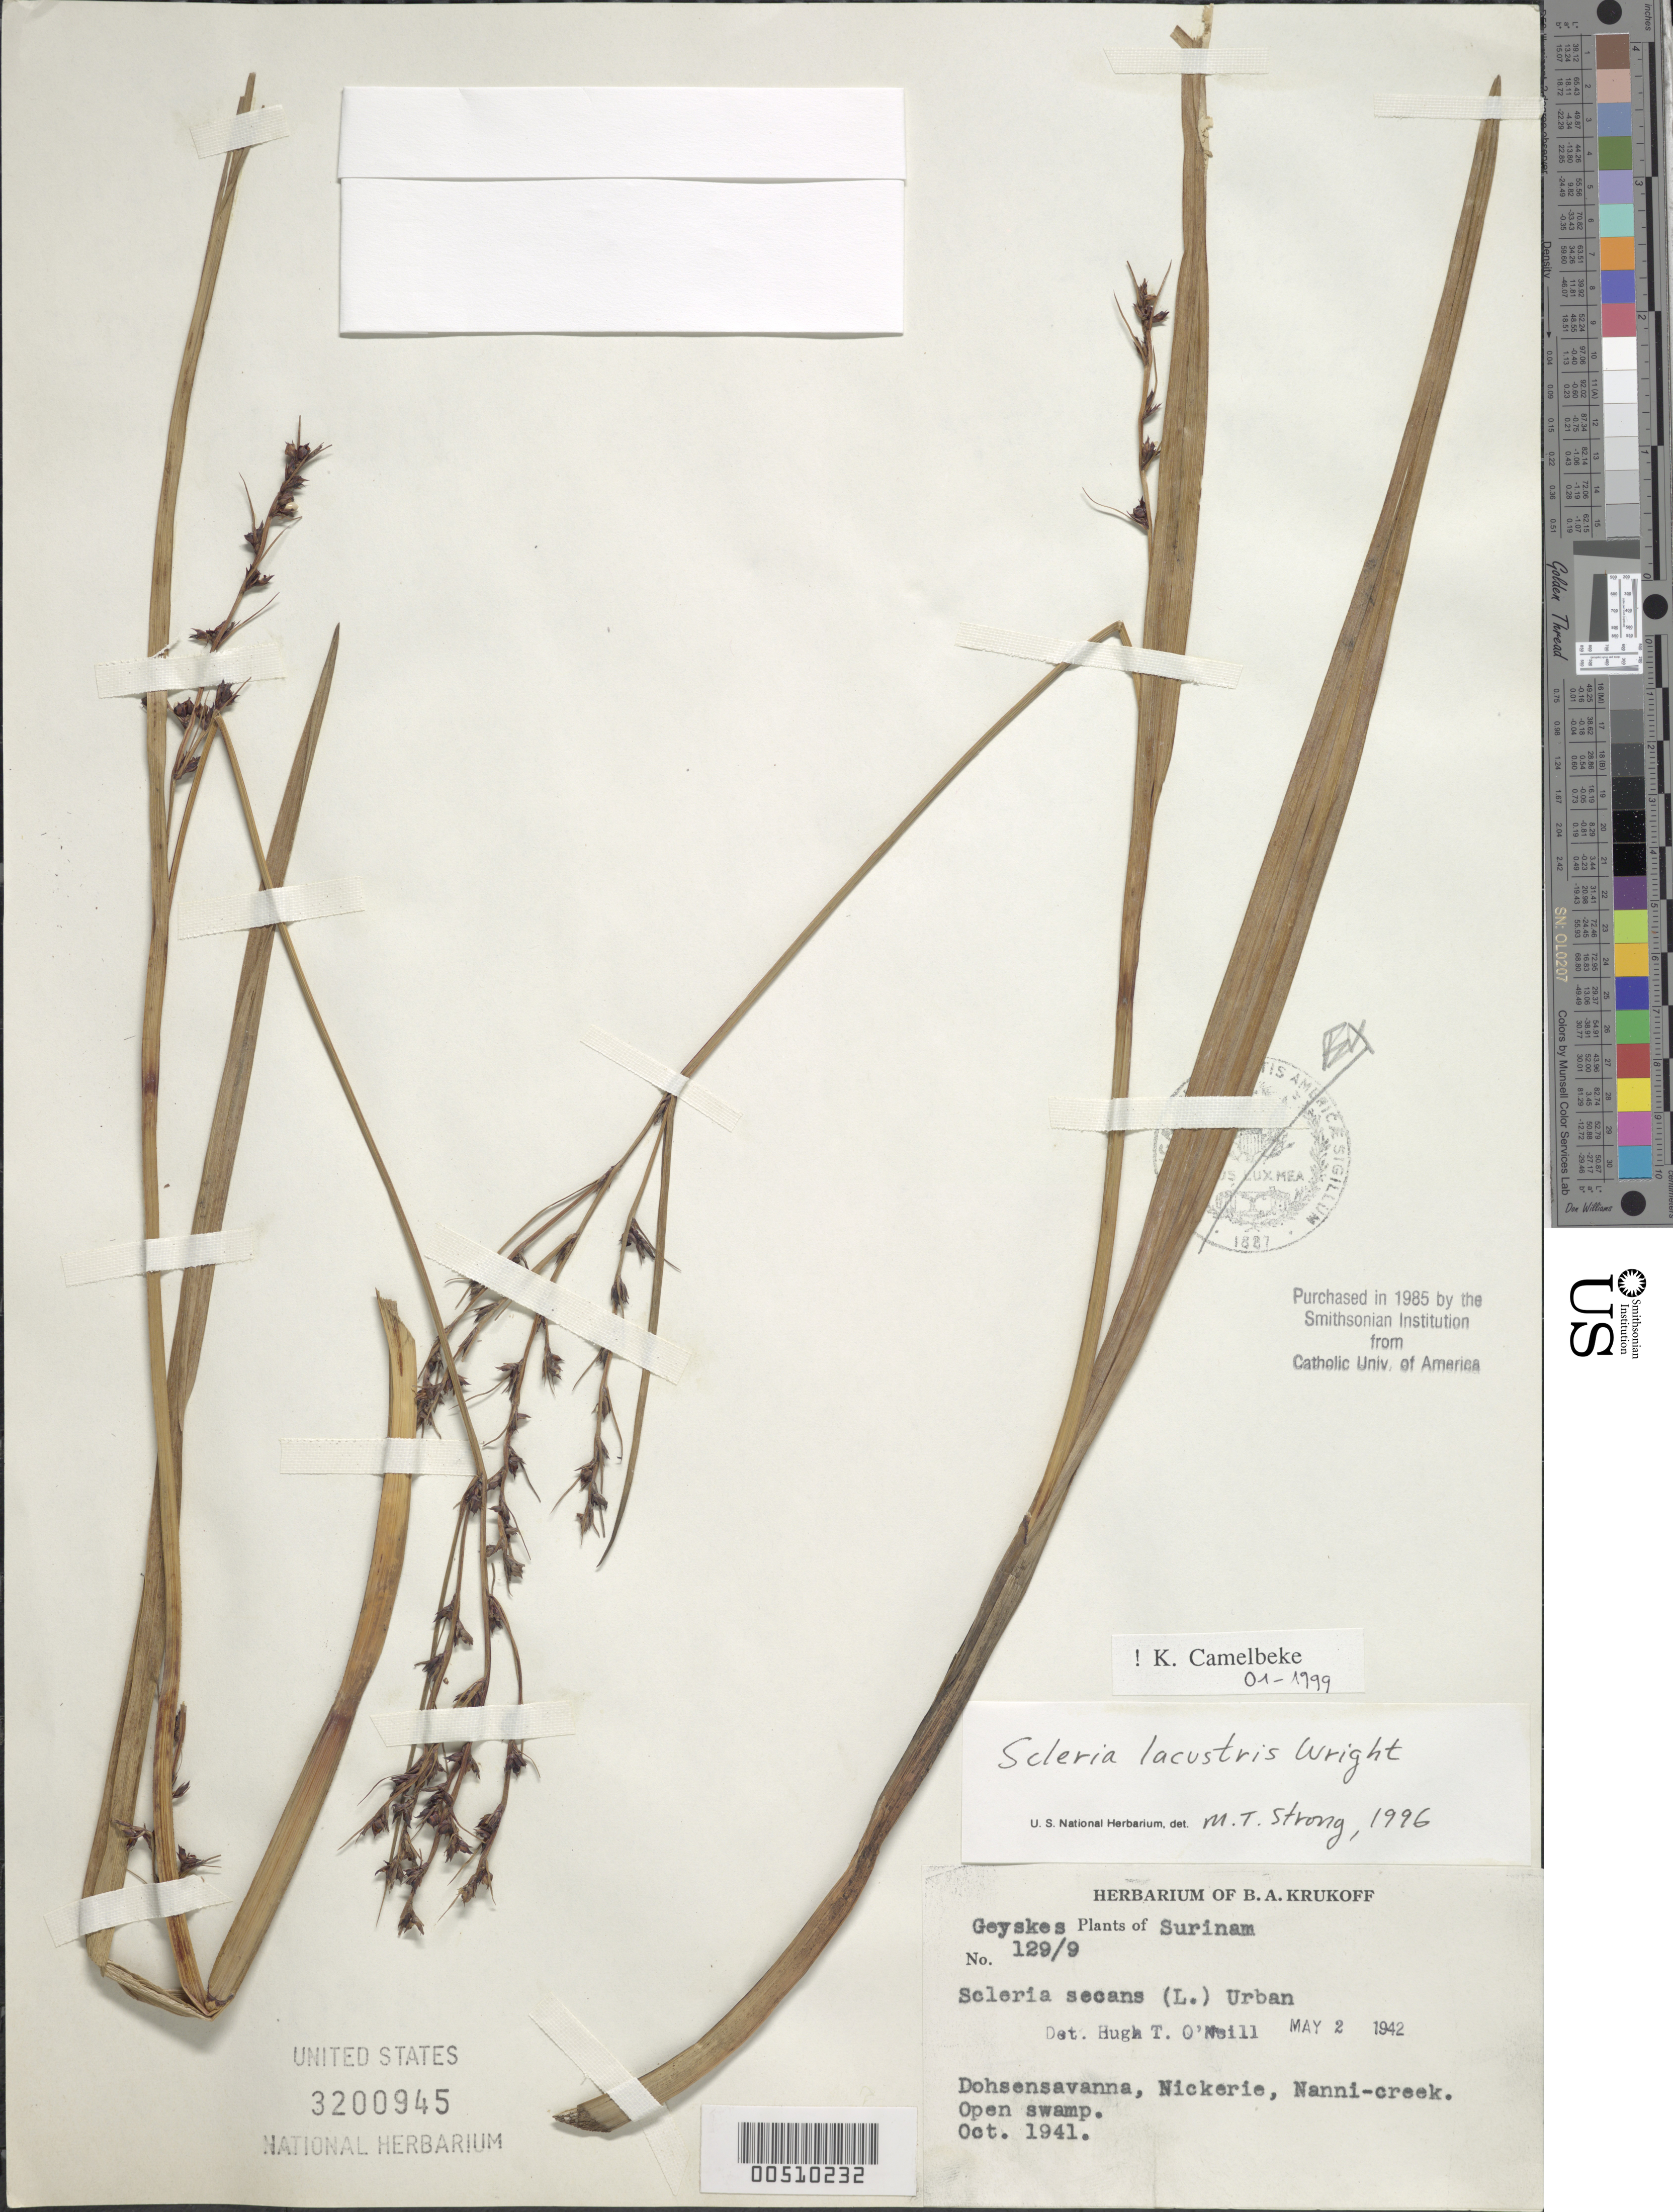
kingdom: Plantae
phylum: Tracheophyta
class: Liliopsida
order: Poales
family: Cyperaceae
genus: Scleria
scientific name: Scleria lacustris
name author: C. Wright in Sauvalle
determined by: Strong, M. T., (US), Smithsonian Institution - National Museum of Natural History (UNITED STATES)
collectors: -. Geyskes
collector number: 129/9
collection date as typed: Oct 1941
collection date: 1941-10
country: Suriname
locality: Dohsensavanna, Nickerie, Nanni-creek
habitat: Open swamp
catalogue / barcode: US 3200945